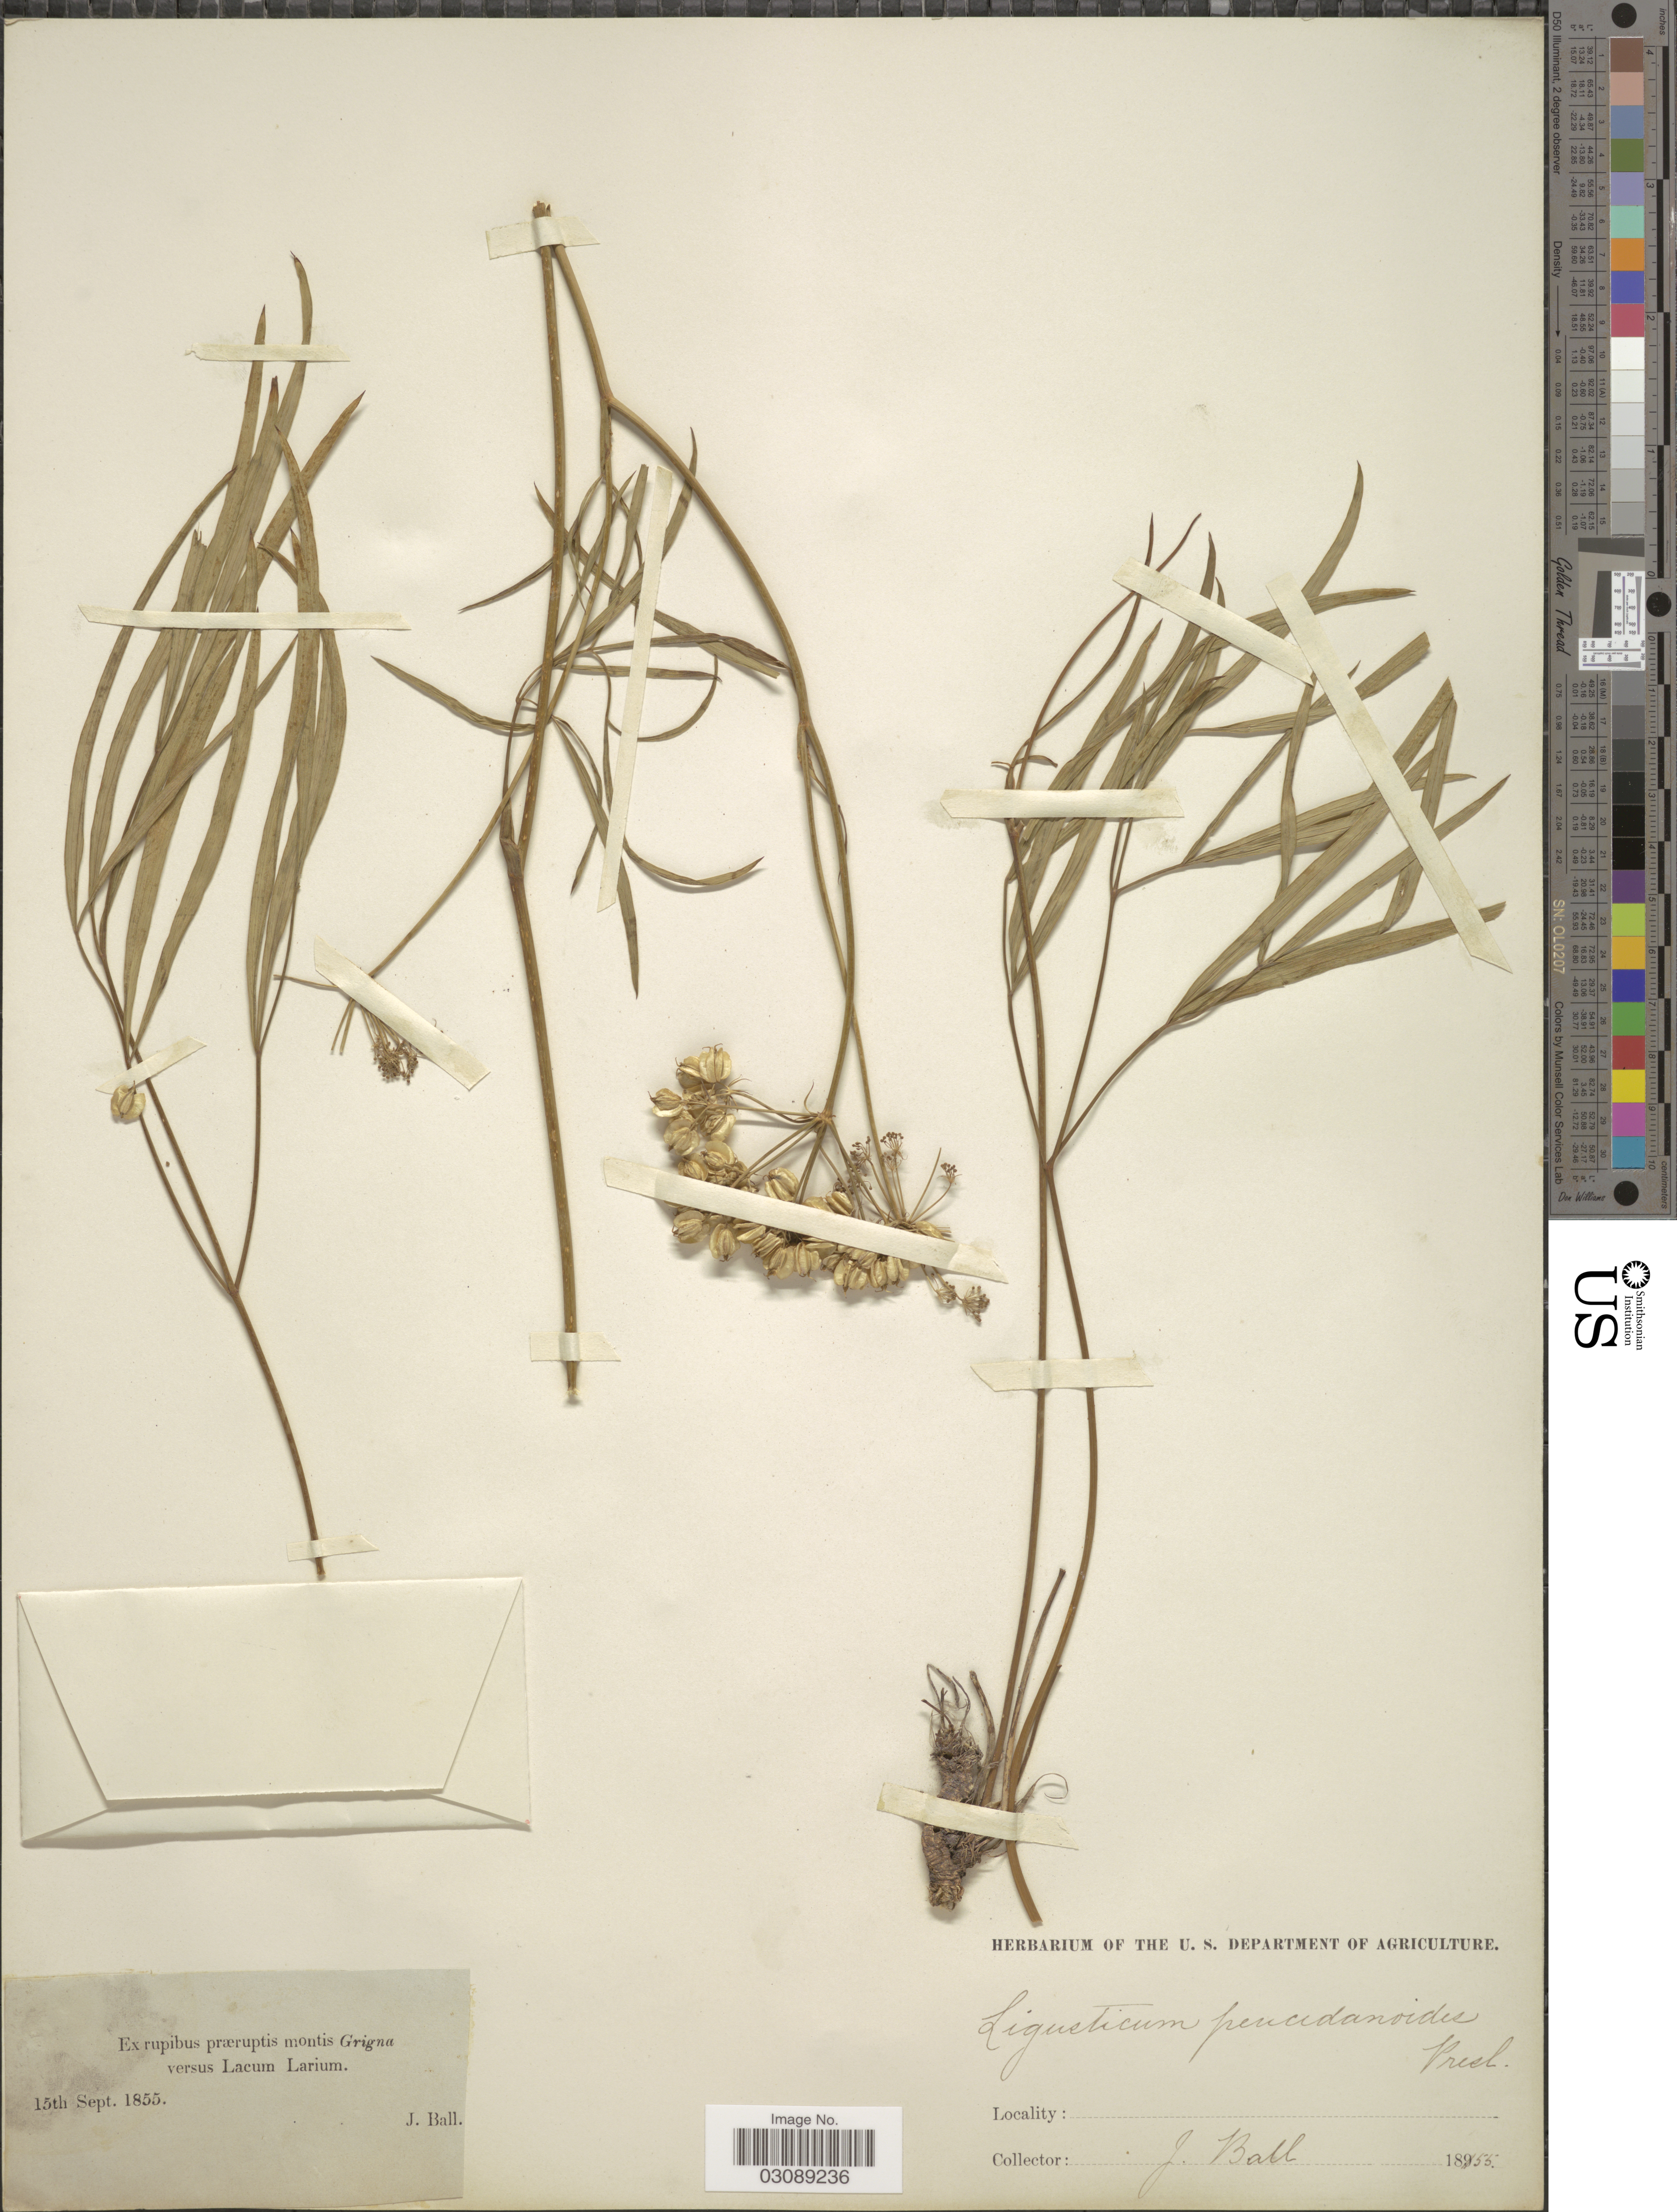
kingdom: Plantae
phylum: Tracheophyta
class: Magnoliopsida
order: Apiales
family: Apiaceae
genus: Ligusticum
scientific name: Ligusticum peucedanoides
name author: C. Presl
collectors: J. Ball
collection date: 1855-09-15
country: Italy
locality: Ex rupidos præruptis montis Grigna versus Lacum Larium.